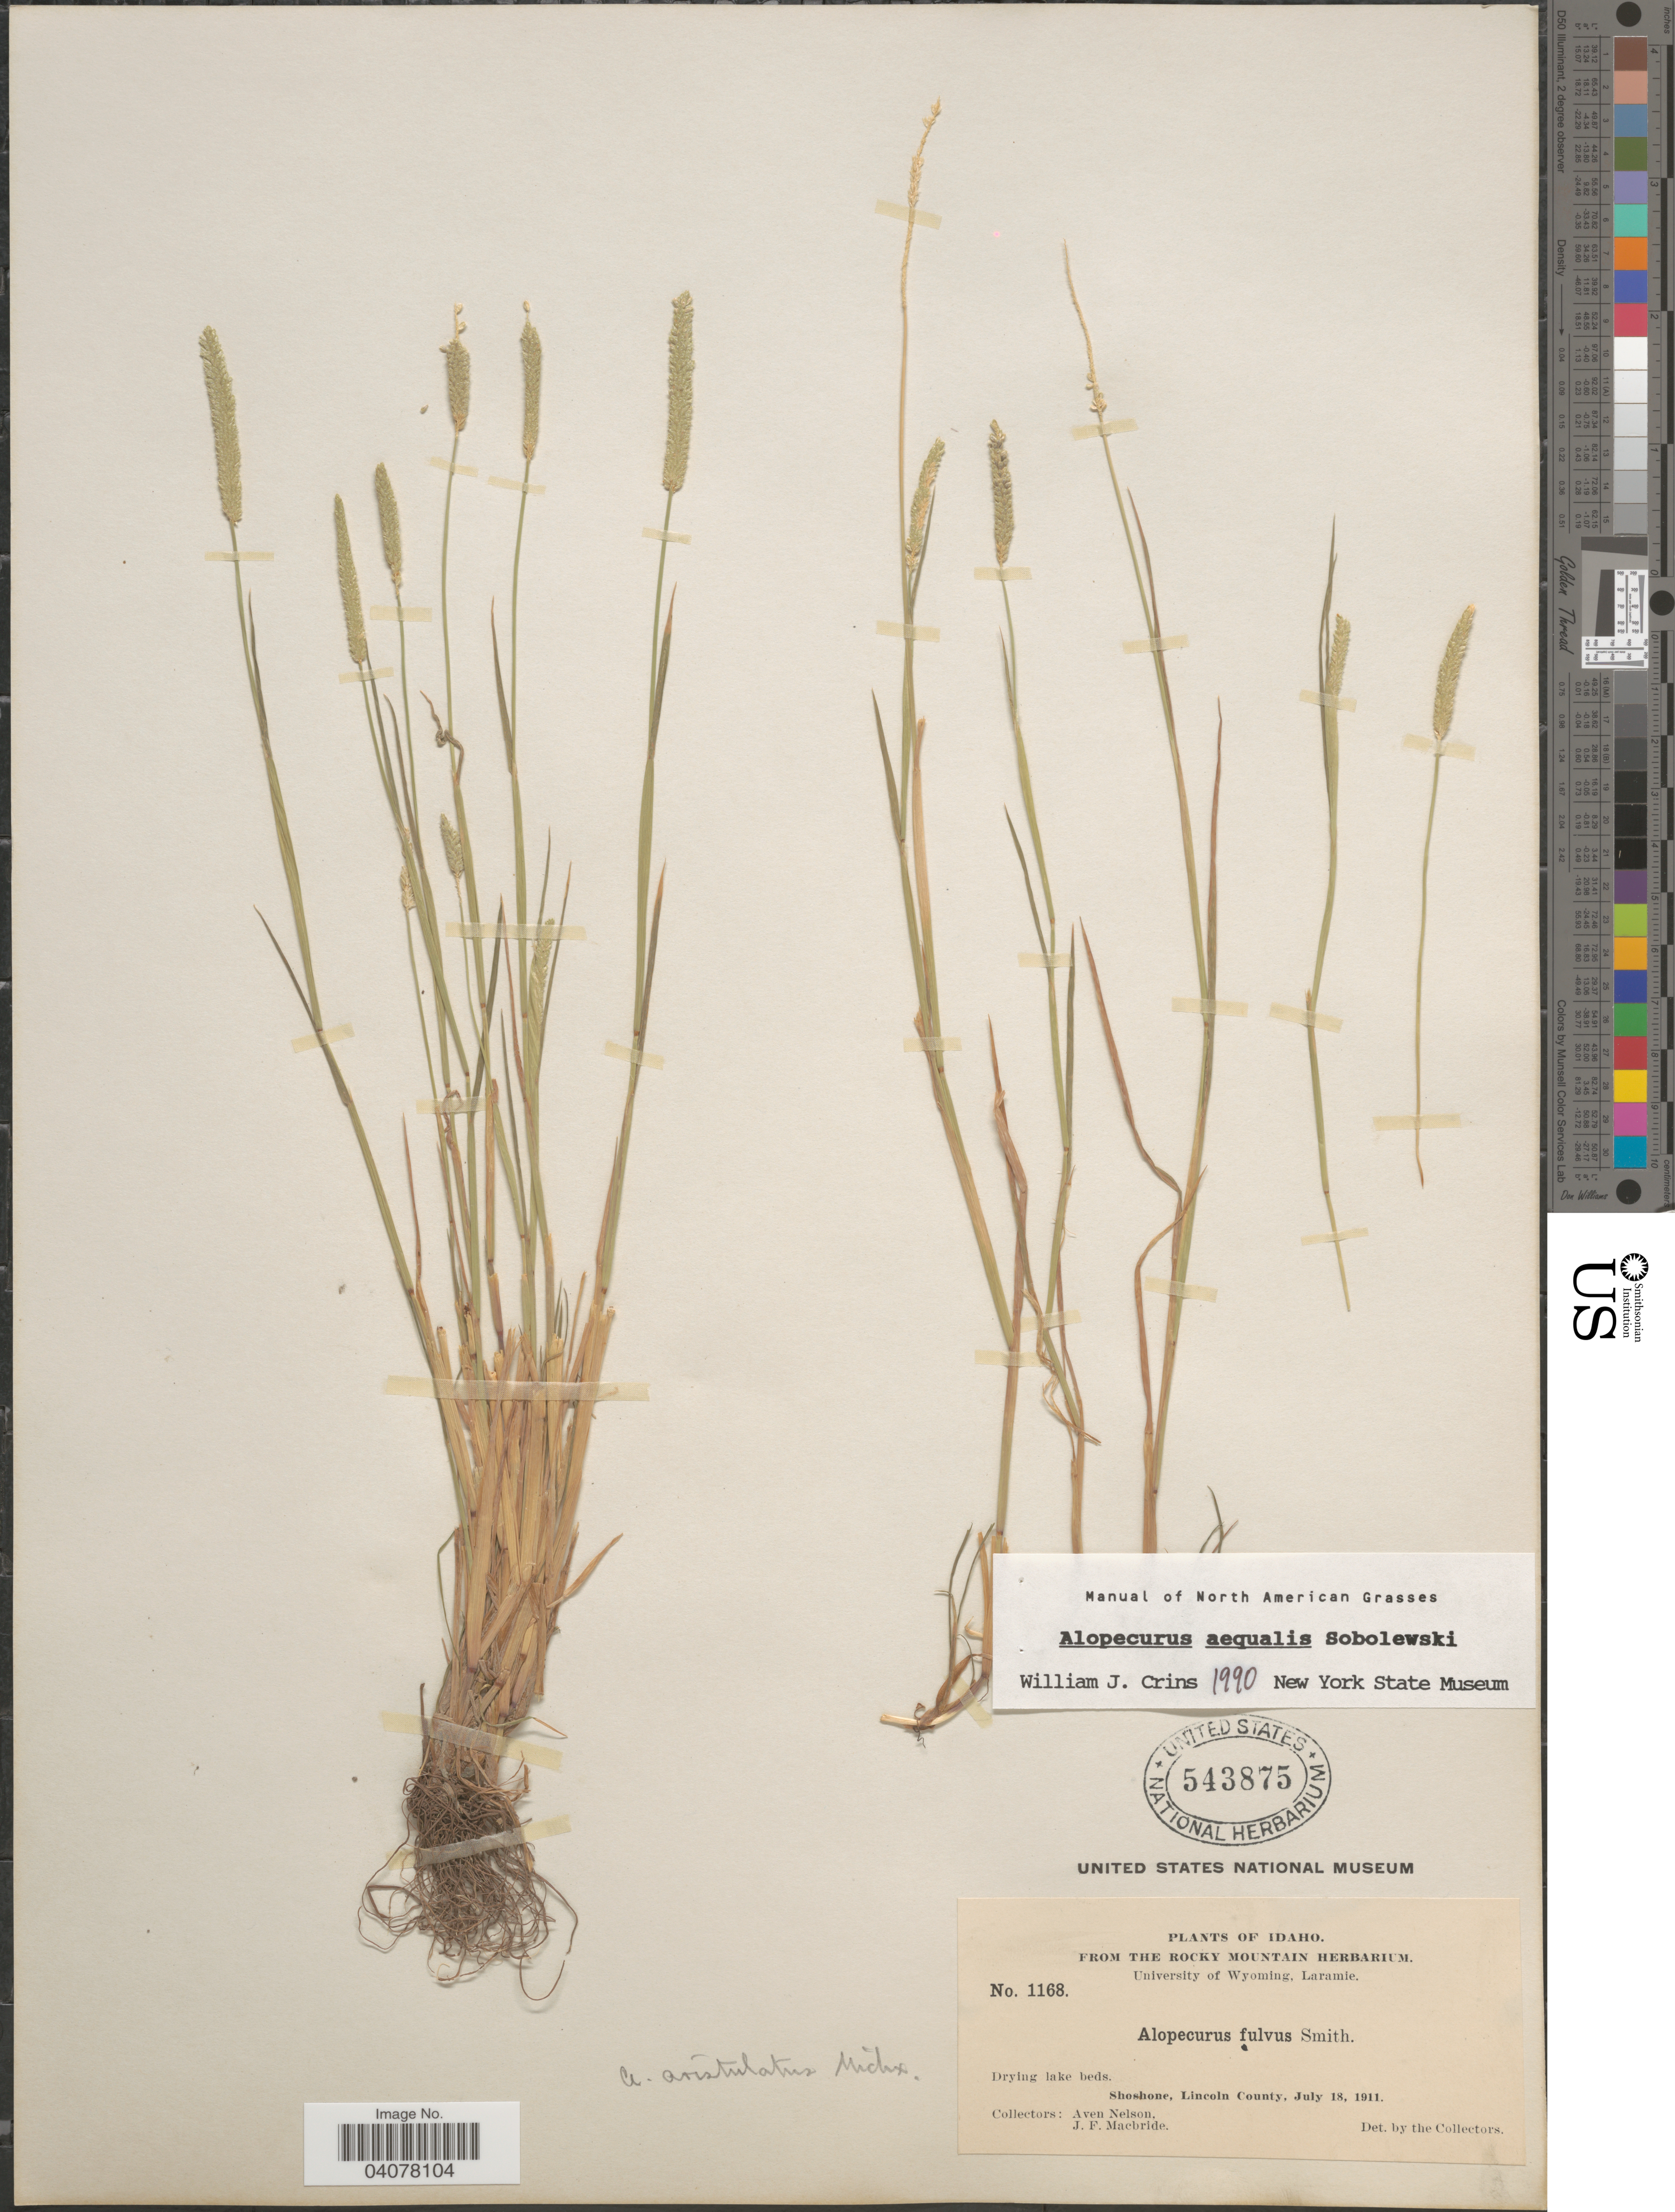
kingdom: Plantae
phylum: Tracheophyta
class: Liliopsida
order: Poales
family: Poaceae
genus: Alopecurus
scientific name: Alopecurus aequalis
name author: Sobol.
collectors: A. Nelson & J. F. Macbride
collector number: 1168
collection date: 1911-07-18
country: United States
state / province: Idaho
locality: Shoshone, Lincoln County.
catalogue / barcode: US 543875